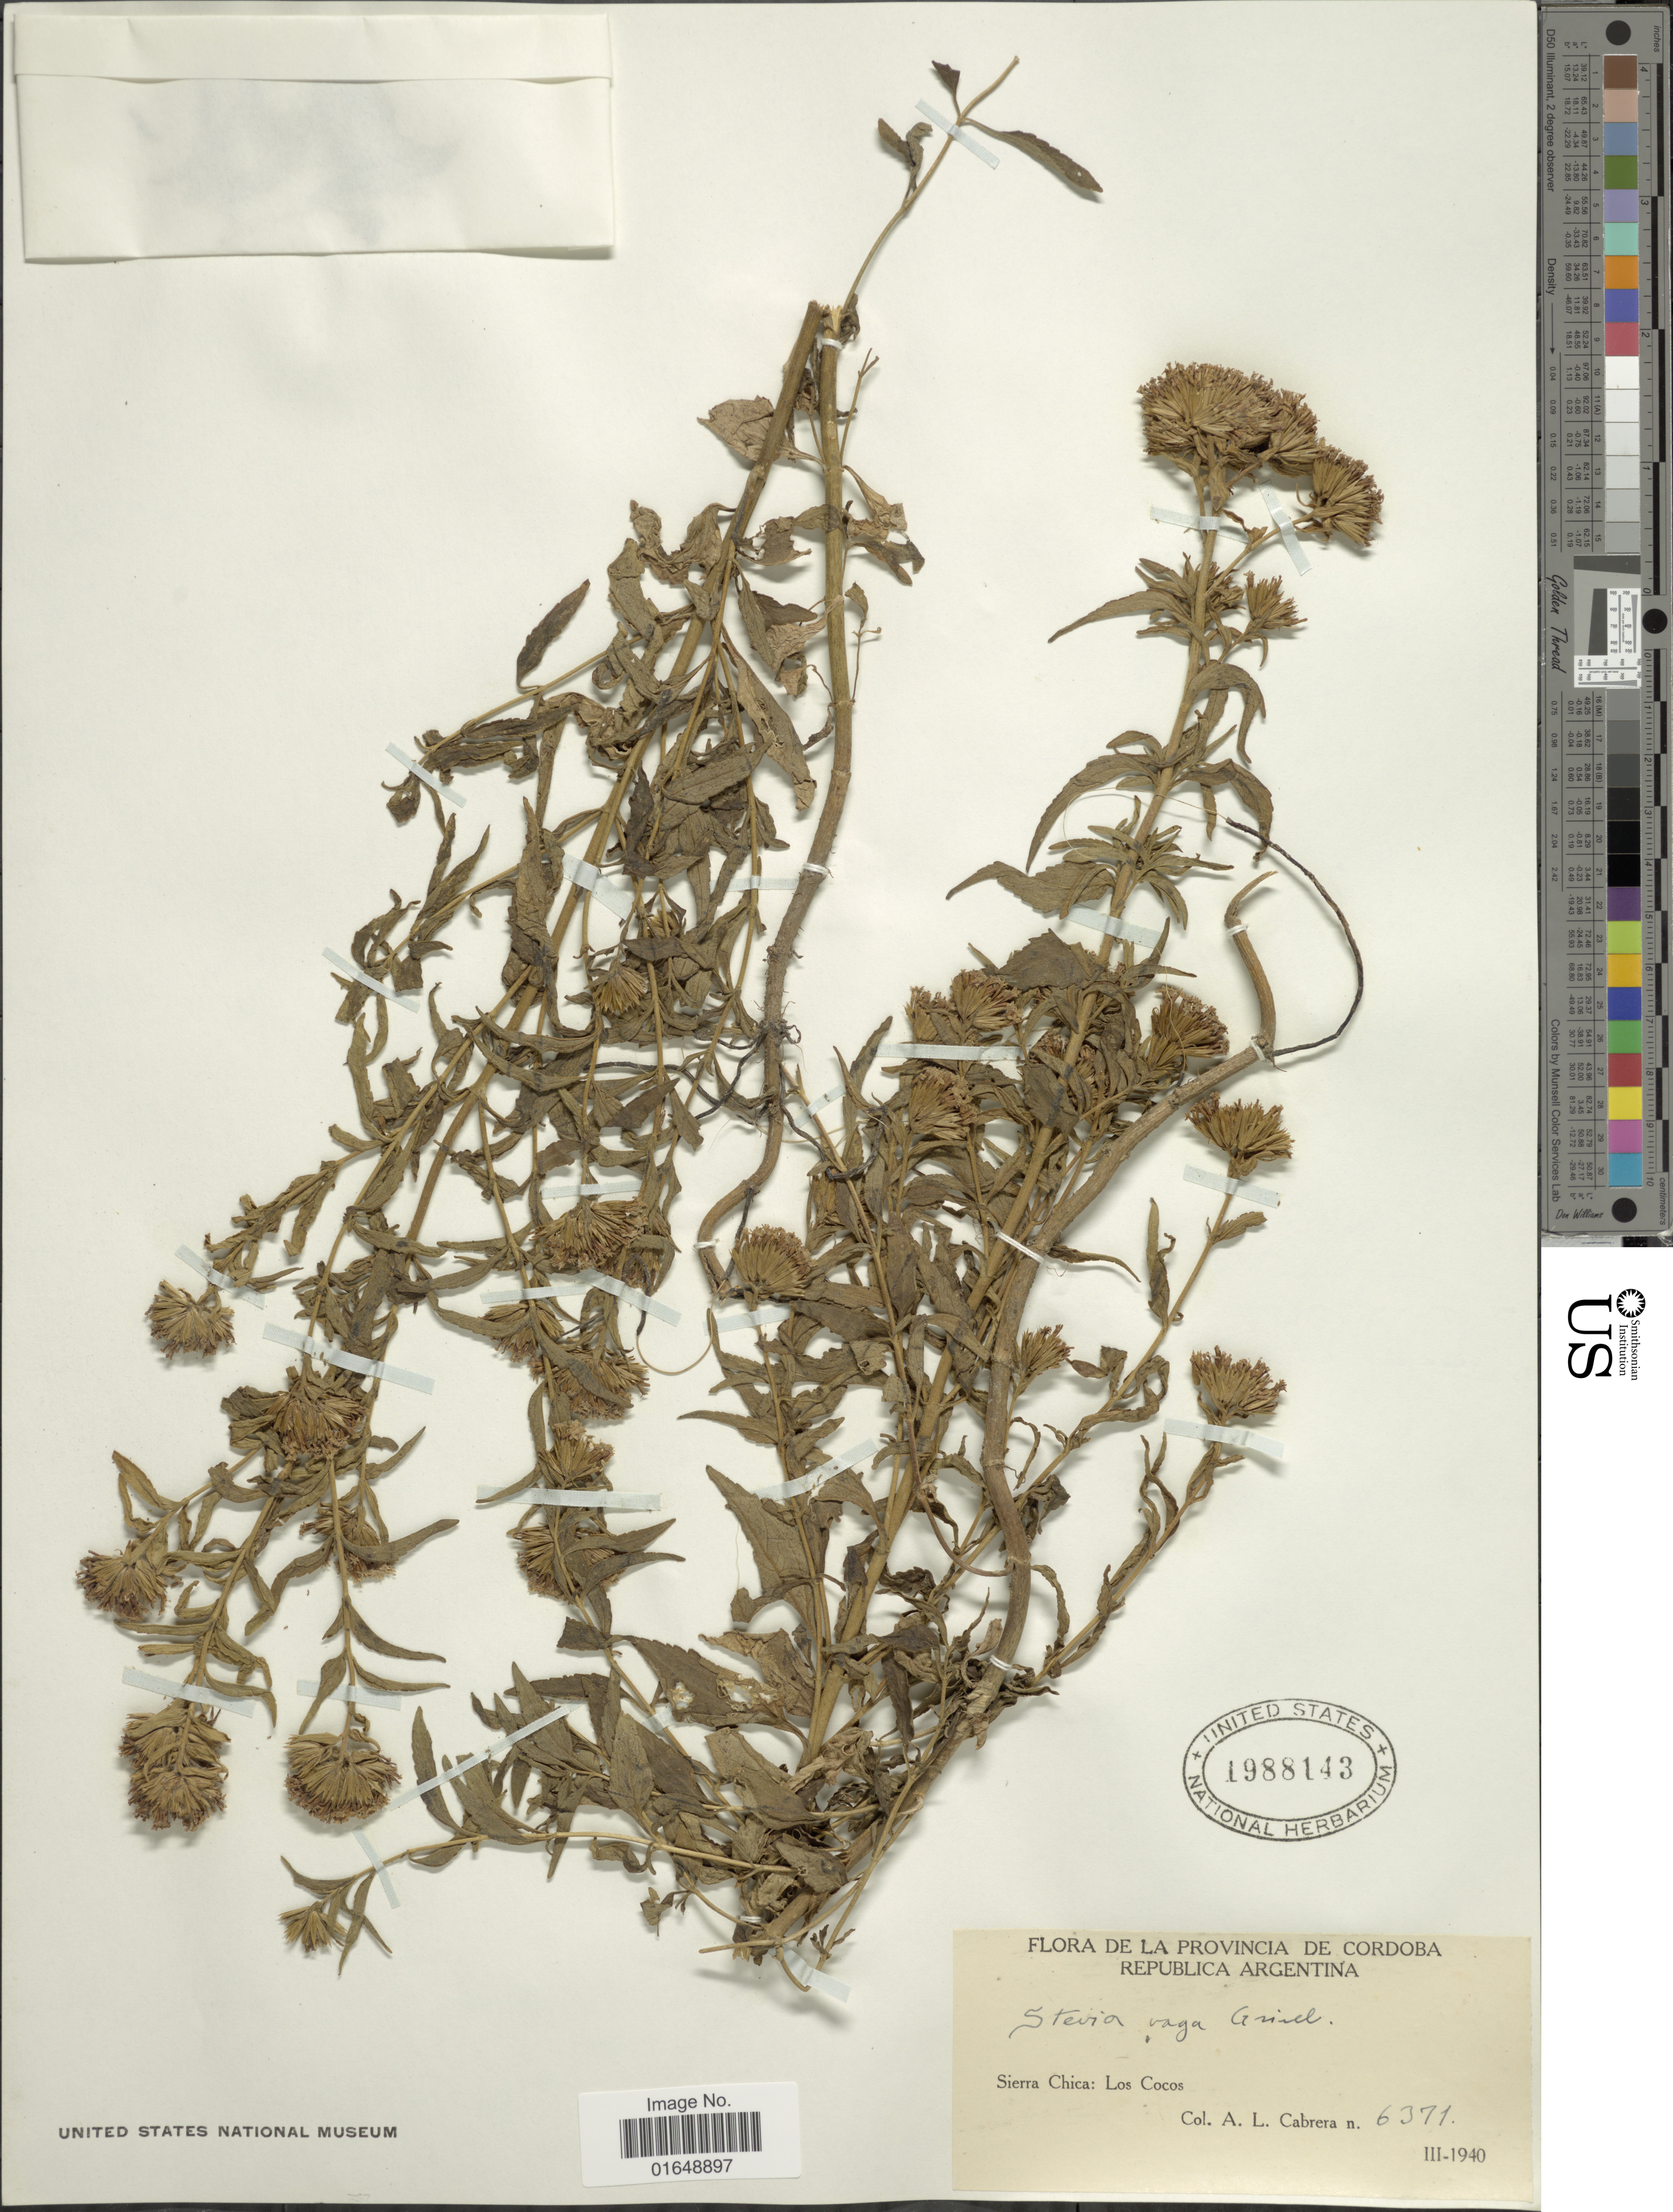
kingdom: Plantae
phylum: Tracheophyta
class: Magnoliopsida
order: Asterales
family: Asteraceae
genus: Stevia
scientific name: Stevia vaga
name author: Griseb.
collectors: A. L. Cabrera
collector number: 6371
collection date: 1940-03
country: Argentina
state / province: Cordoba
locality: Provincia de Cordoba. Republica Argentina. Sierra Chica: Los Cocos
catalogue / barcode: US 1988143